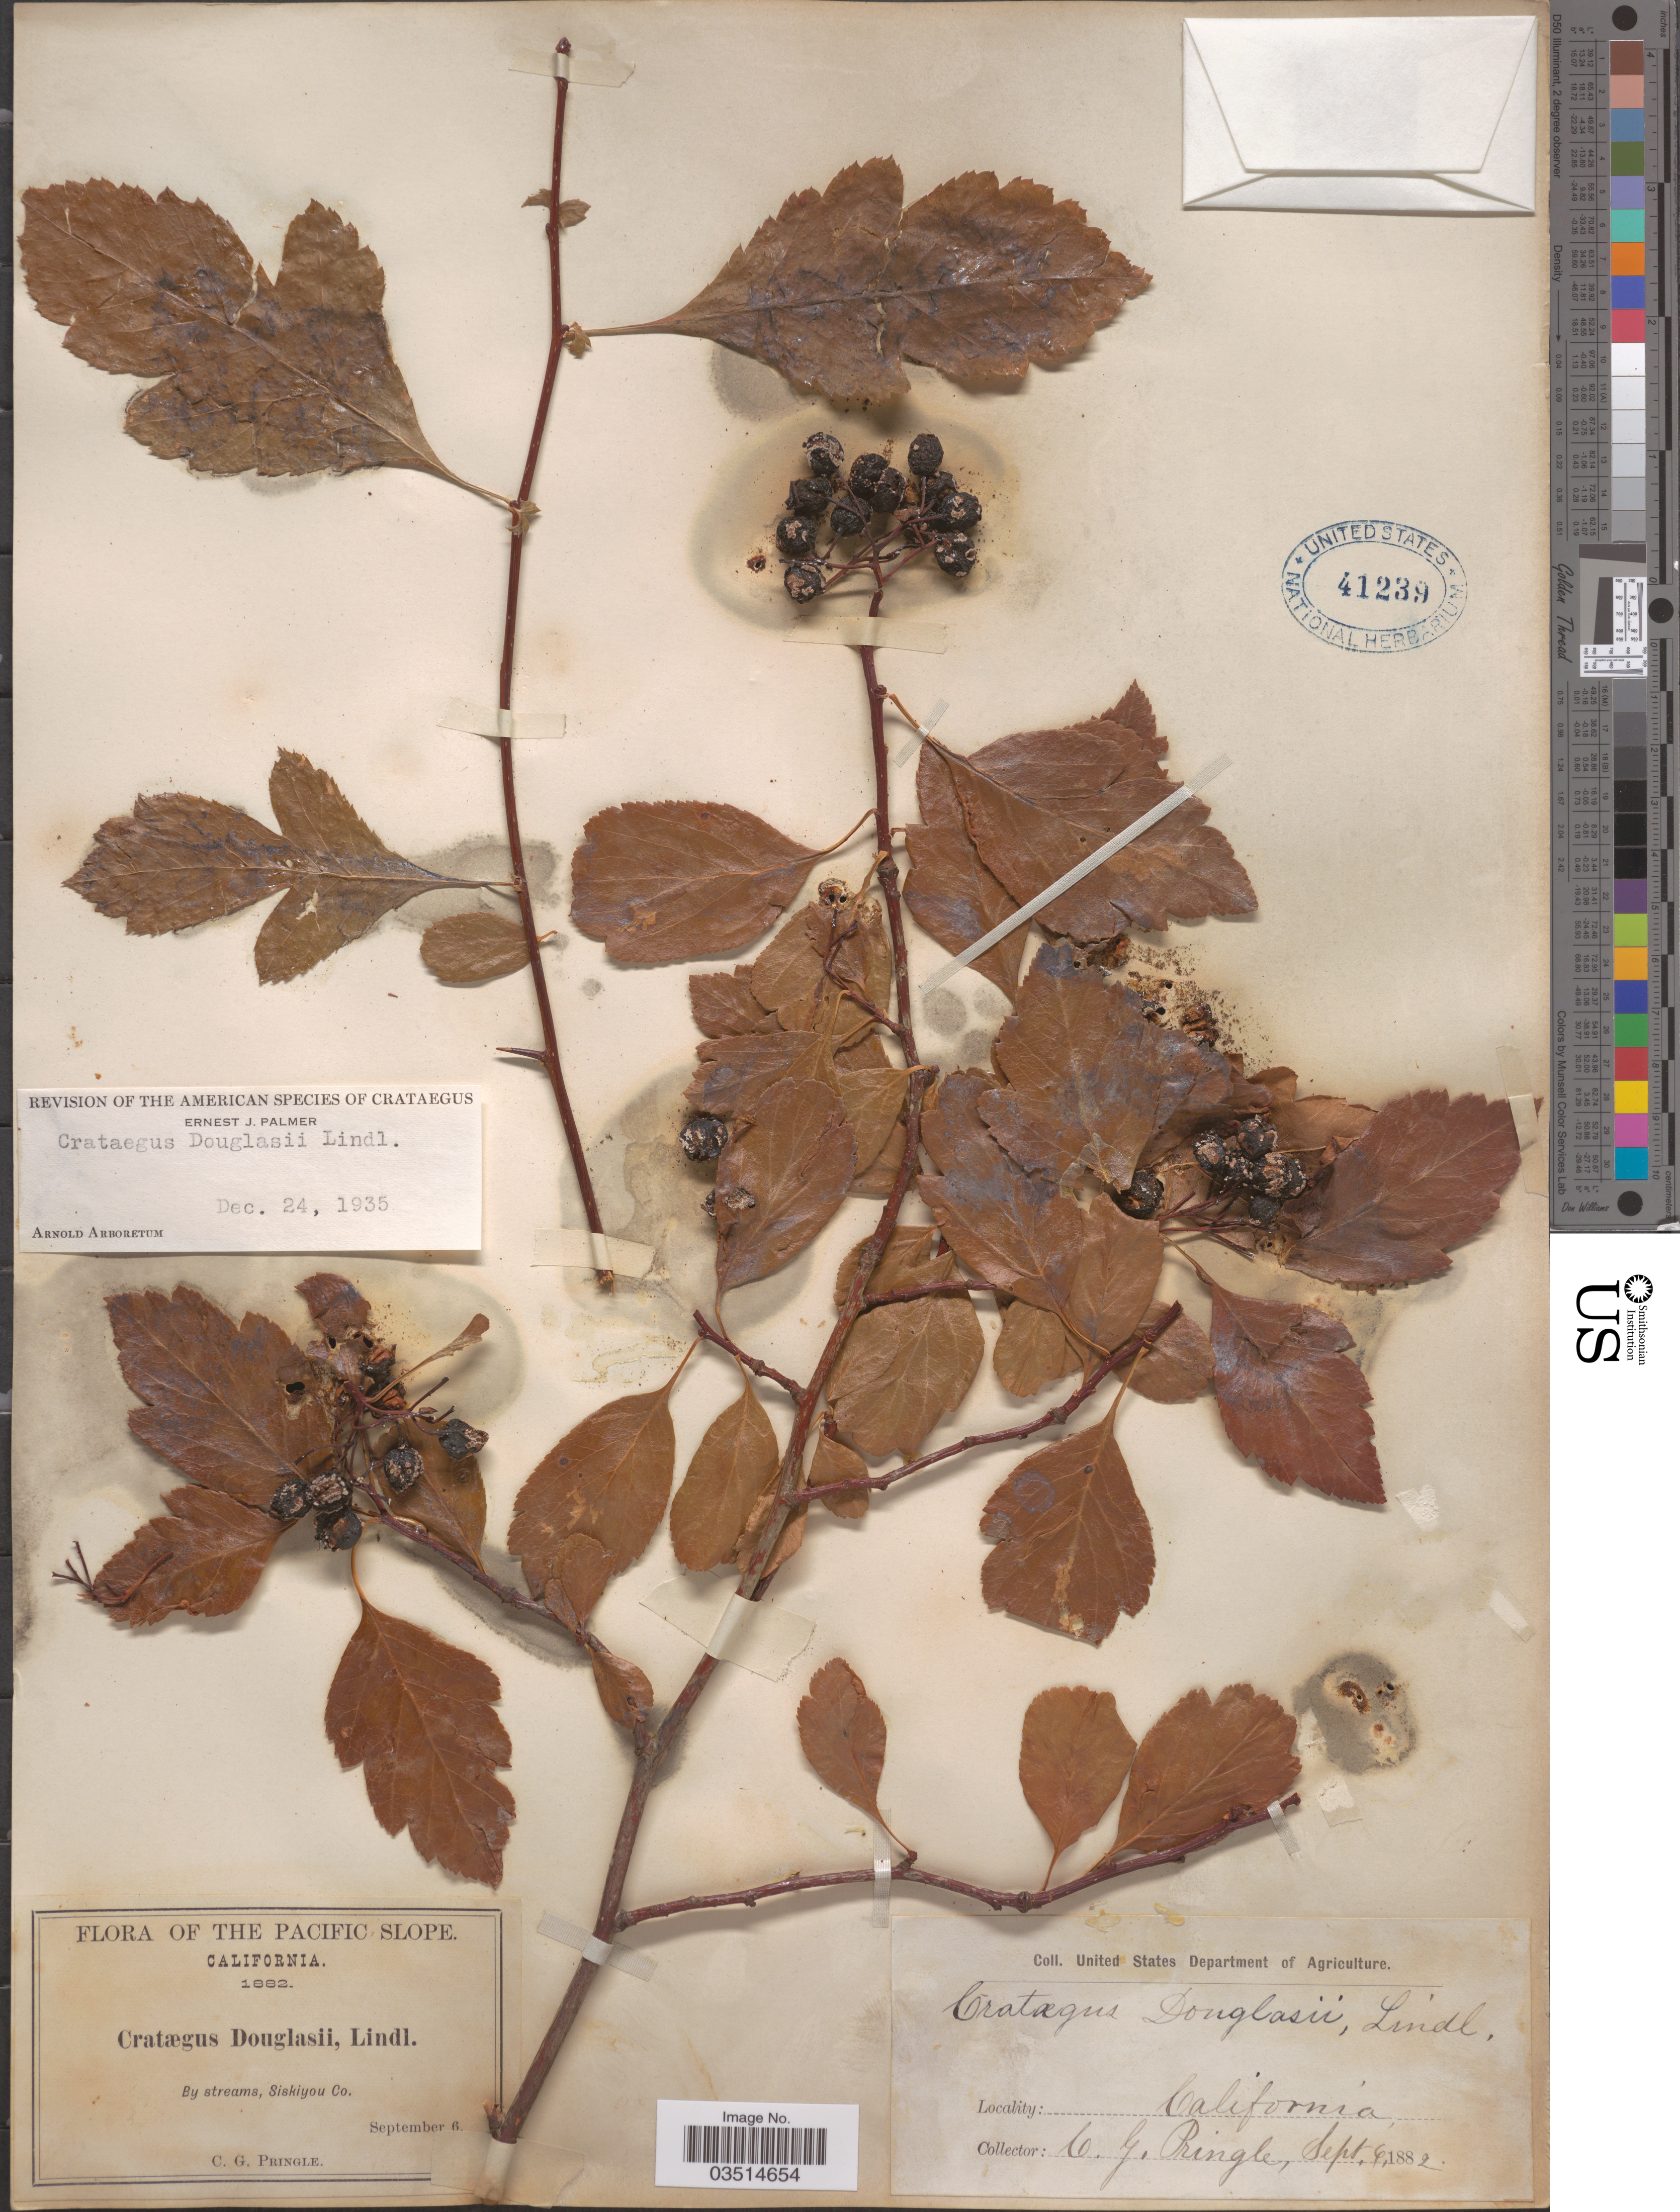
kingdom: Plantae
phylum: Tracheophyta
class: Magnoliopsida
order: Rosales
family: Rosaceae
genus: Crataegus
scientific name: Crataegus douglasii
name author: Lindl.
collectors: C. G. Pringle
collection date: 1882-09-06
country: United States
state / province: California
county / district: Siskiyou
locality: The Pacific Slope. Siskiyou Co.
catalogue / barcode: US 41239